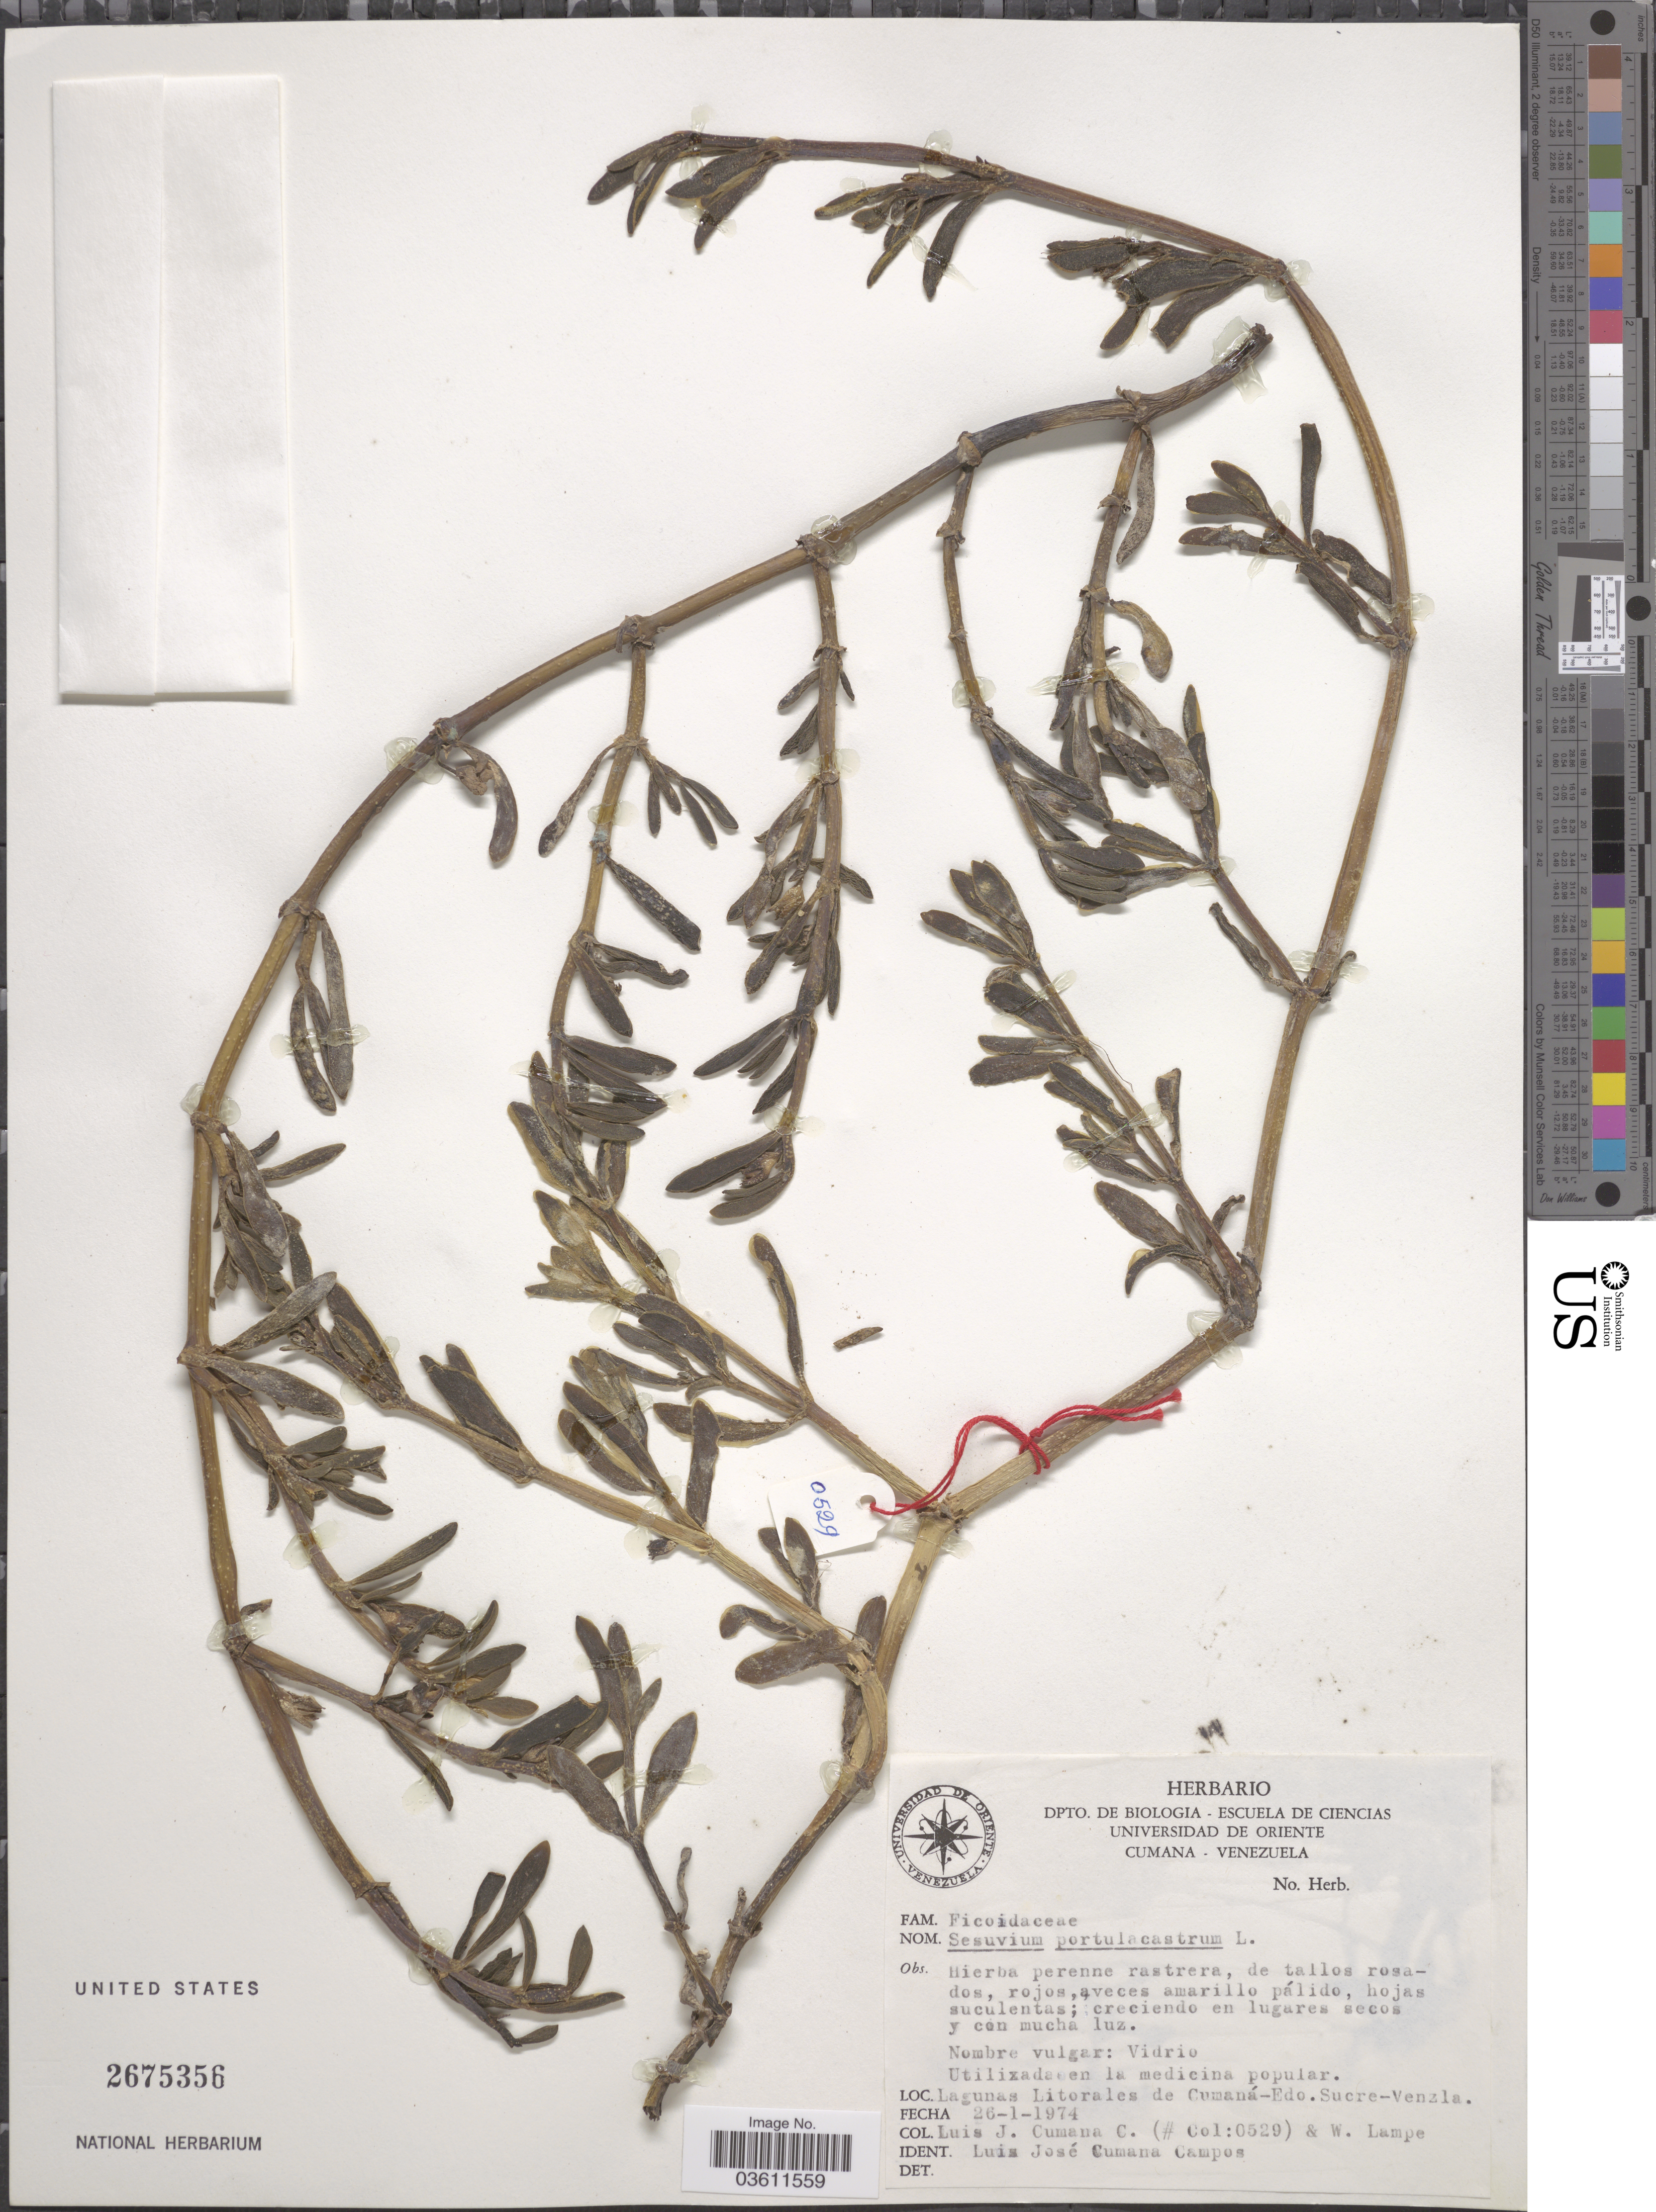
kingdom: Plantae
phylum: Tracheophyta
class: Magnoliopsida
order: Caryophyllales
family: Aizoaceae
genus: Sesuvium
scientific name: Sesuvium portulacastrum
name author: (L.) L.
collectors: L. J. Cumaná C. & W. Lampe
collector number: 0529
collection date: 1974-01-26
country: Venezuela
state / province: Sucre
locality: Lagunas Litorales de Cumaná.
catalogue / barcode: US 2675356